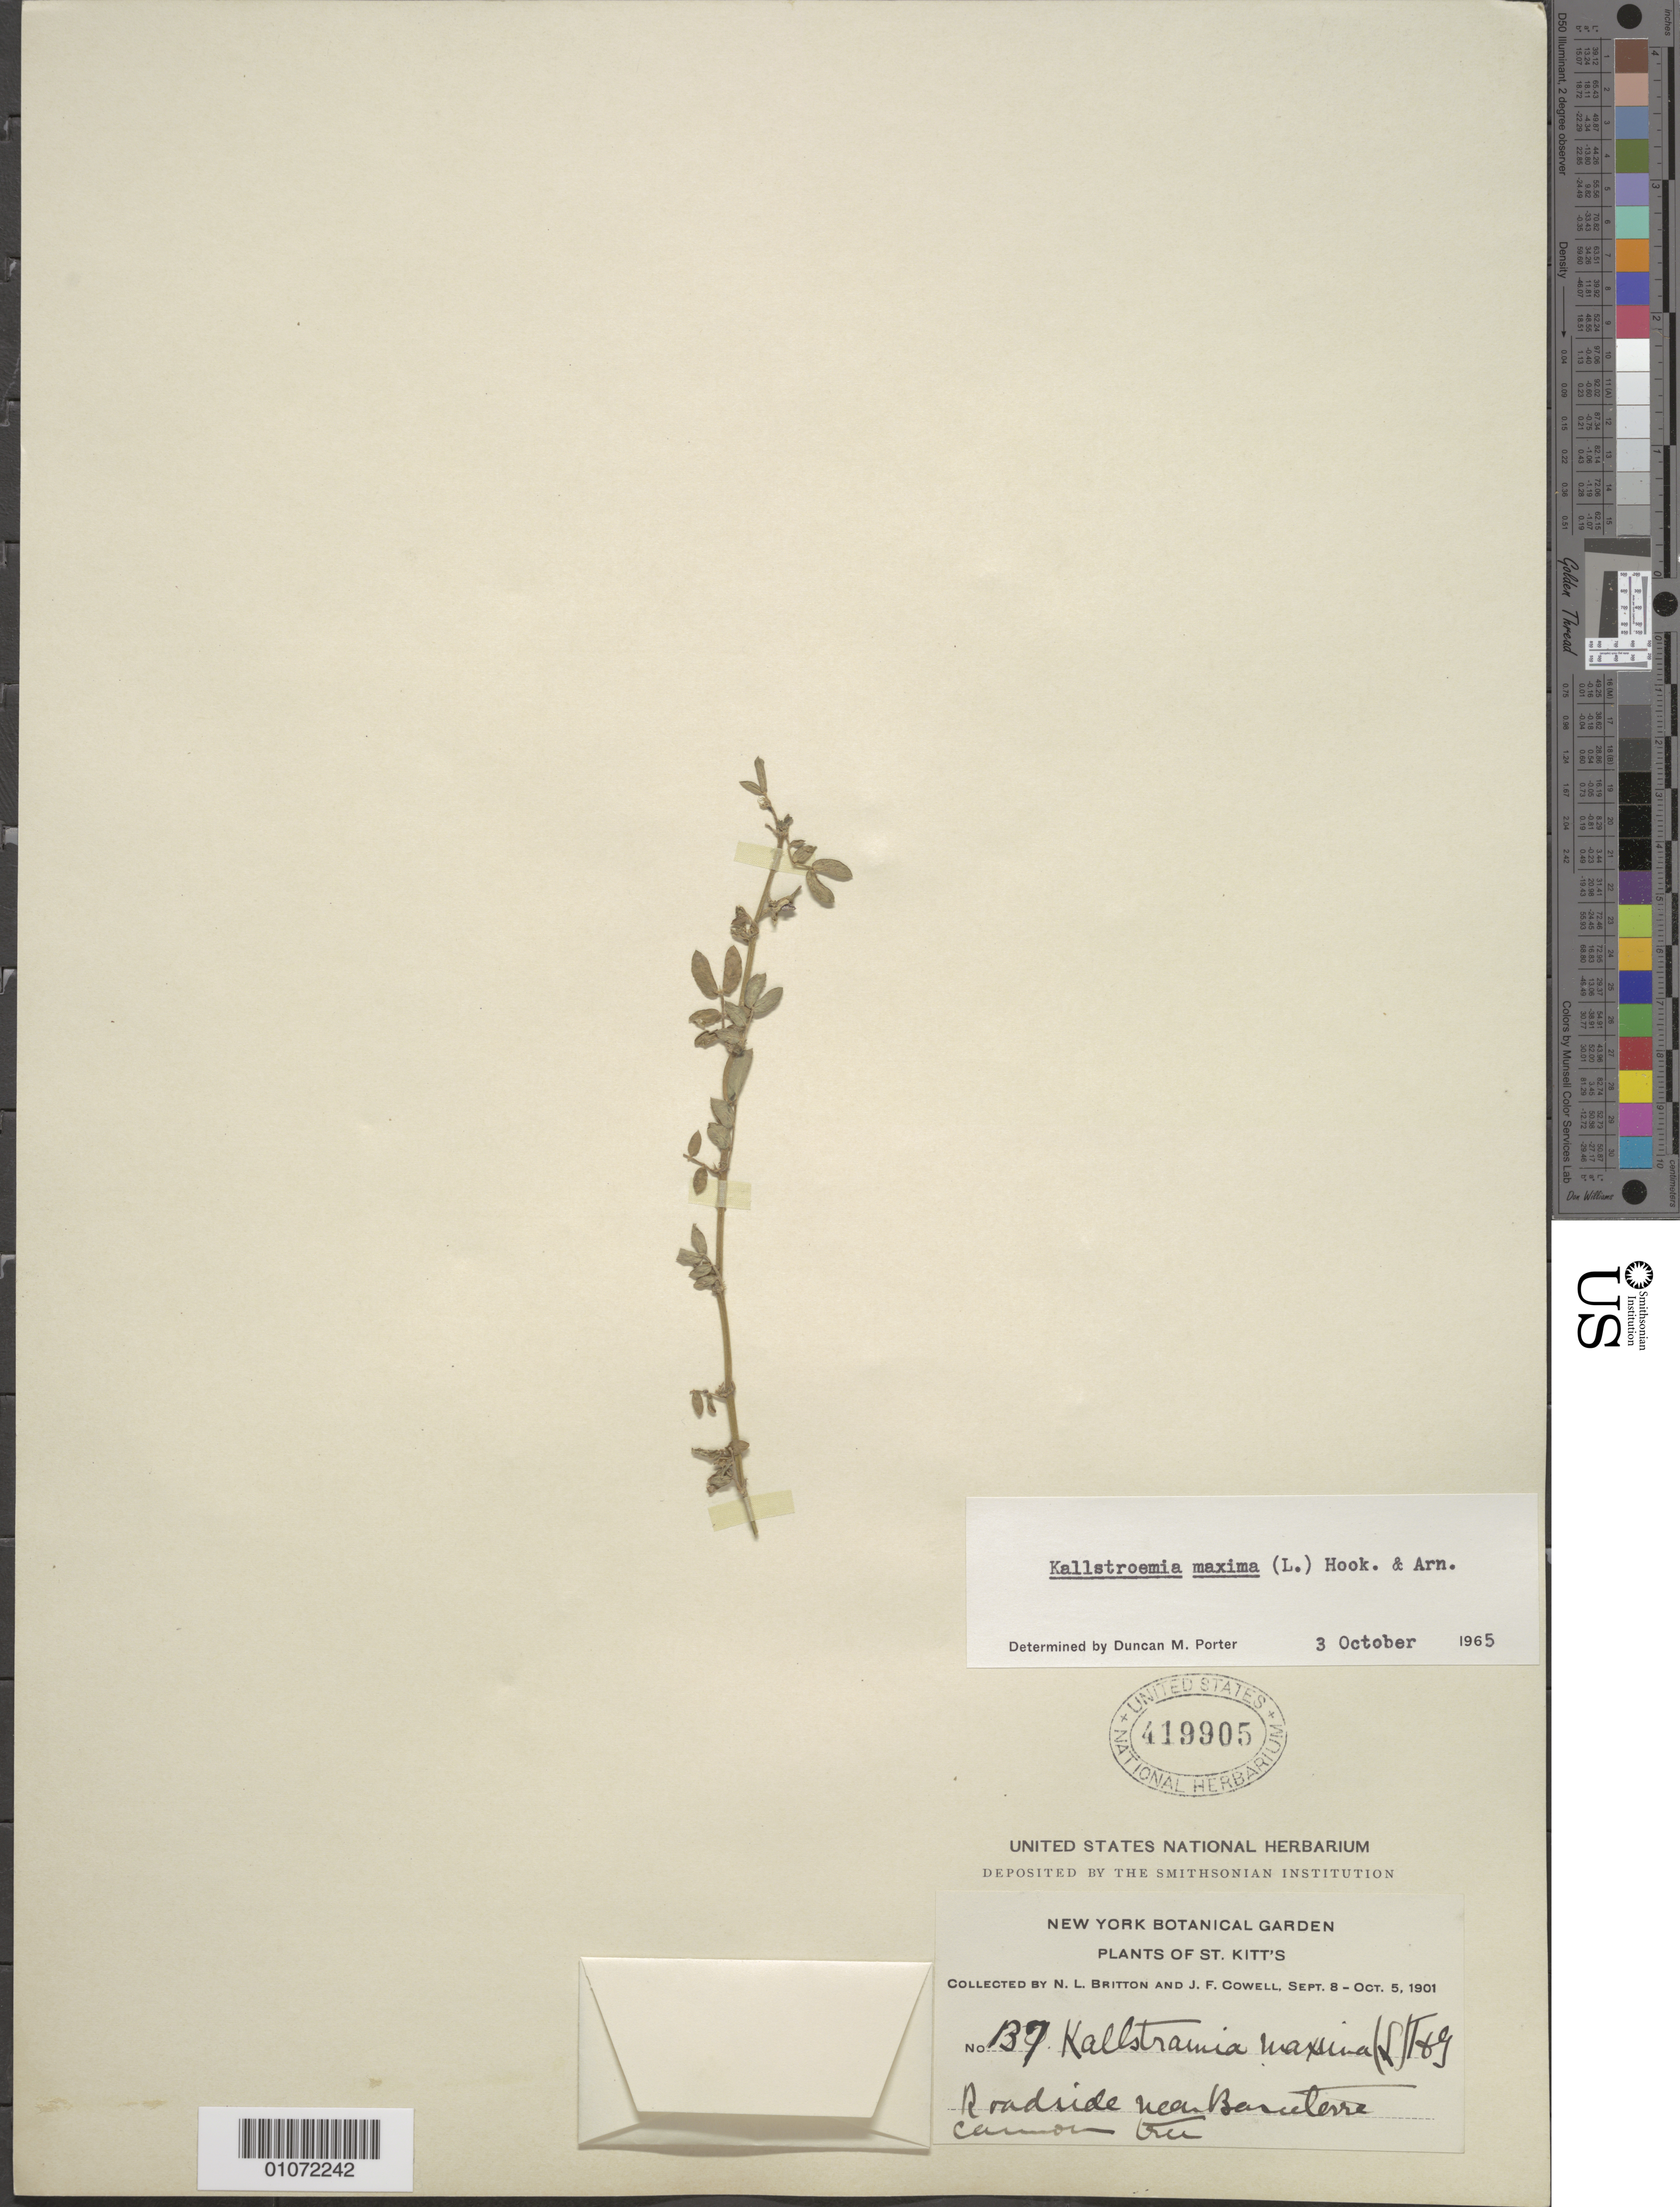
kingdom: Plantae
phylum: Tracheophyta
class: Magnoliopsida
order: Zygophyllales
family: Zygophyllaceae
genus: Kallstroemia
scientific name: Kallstroemia maxima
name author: (L.) Hook. & Arn.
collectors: N. Britton & J. F. Cowell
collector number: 137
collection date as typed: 08 Sep 1901 to 05 Oct 1901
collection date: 1901-09-08/1901-10-05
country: St. Christopher-Nevis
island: St. Christopher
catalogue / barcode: US 419905